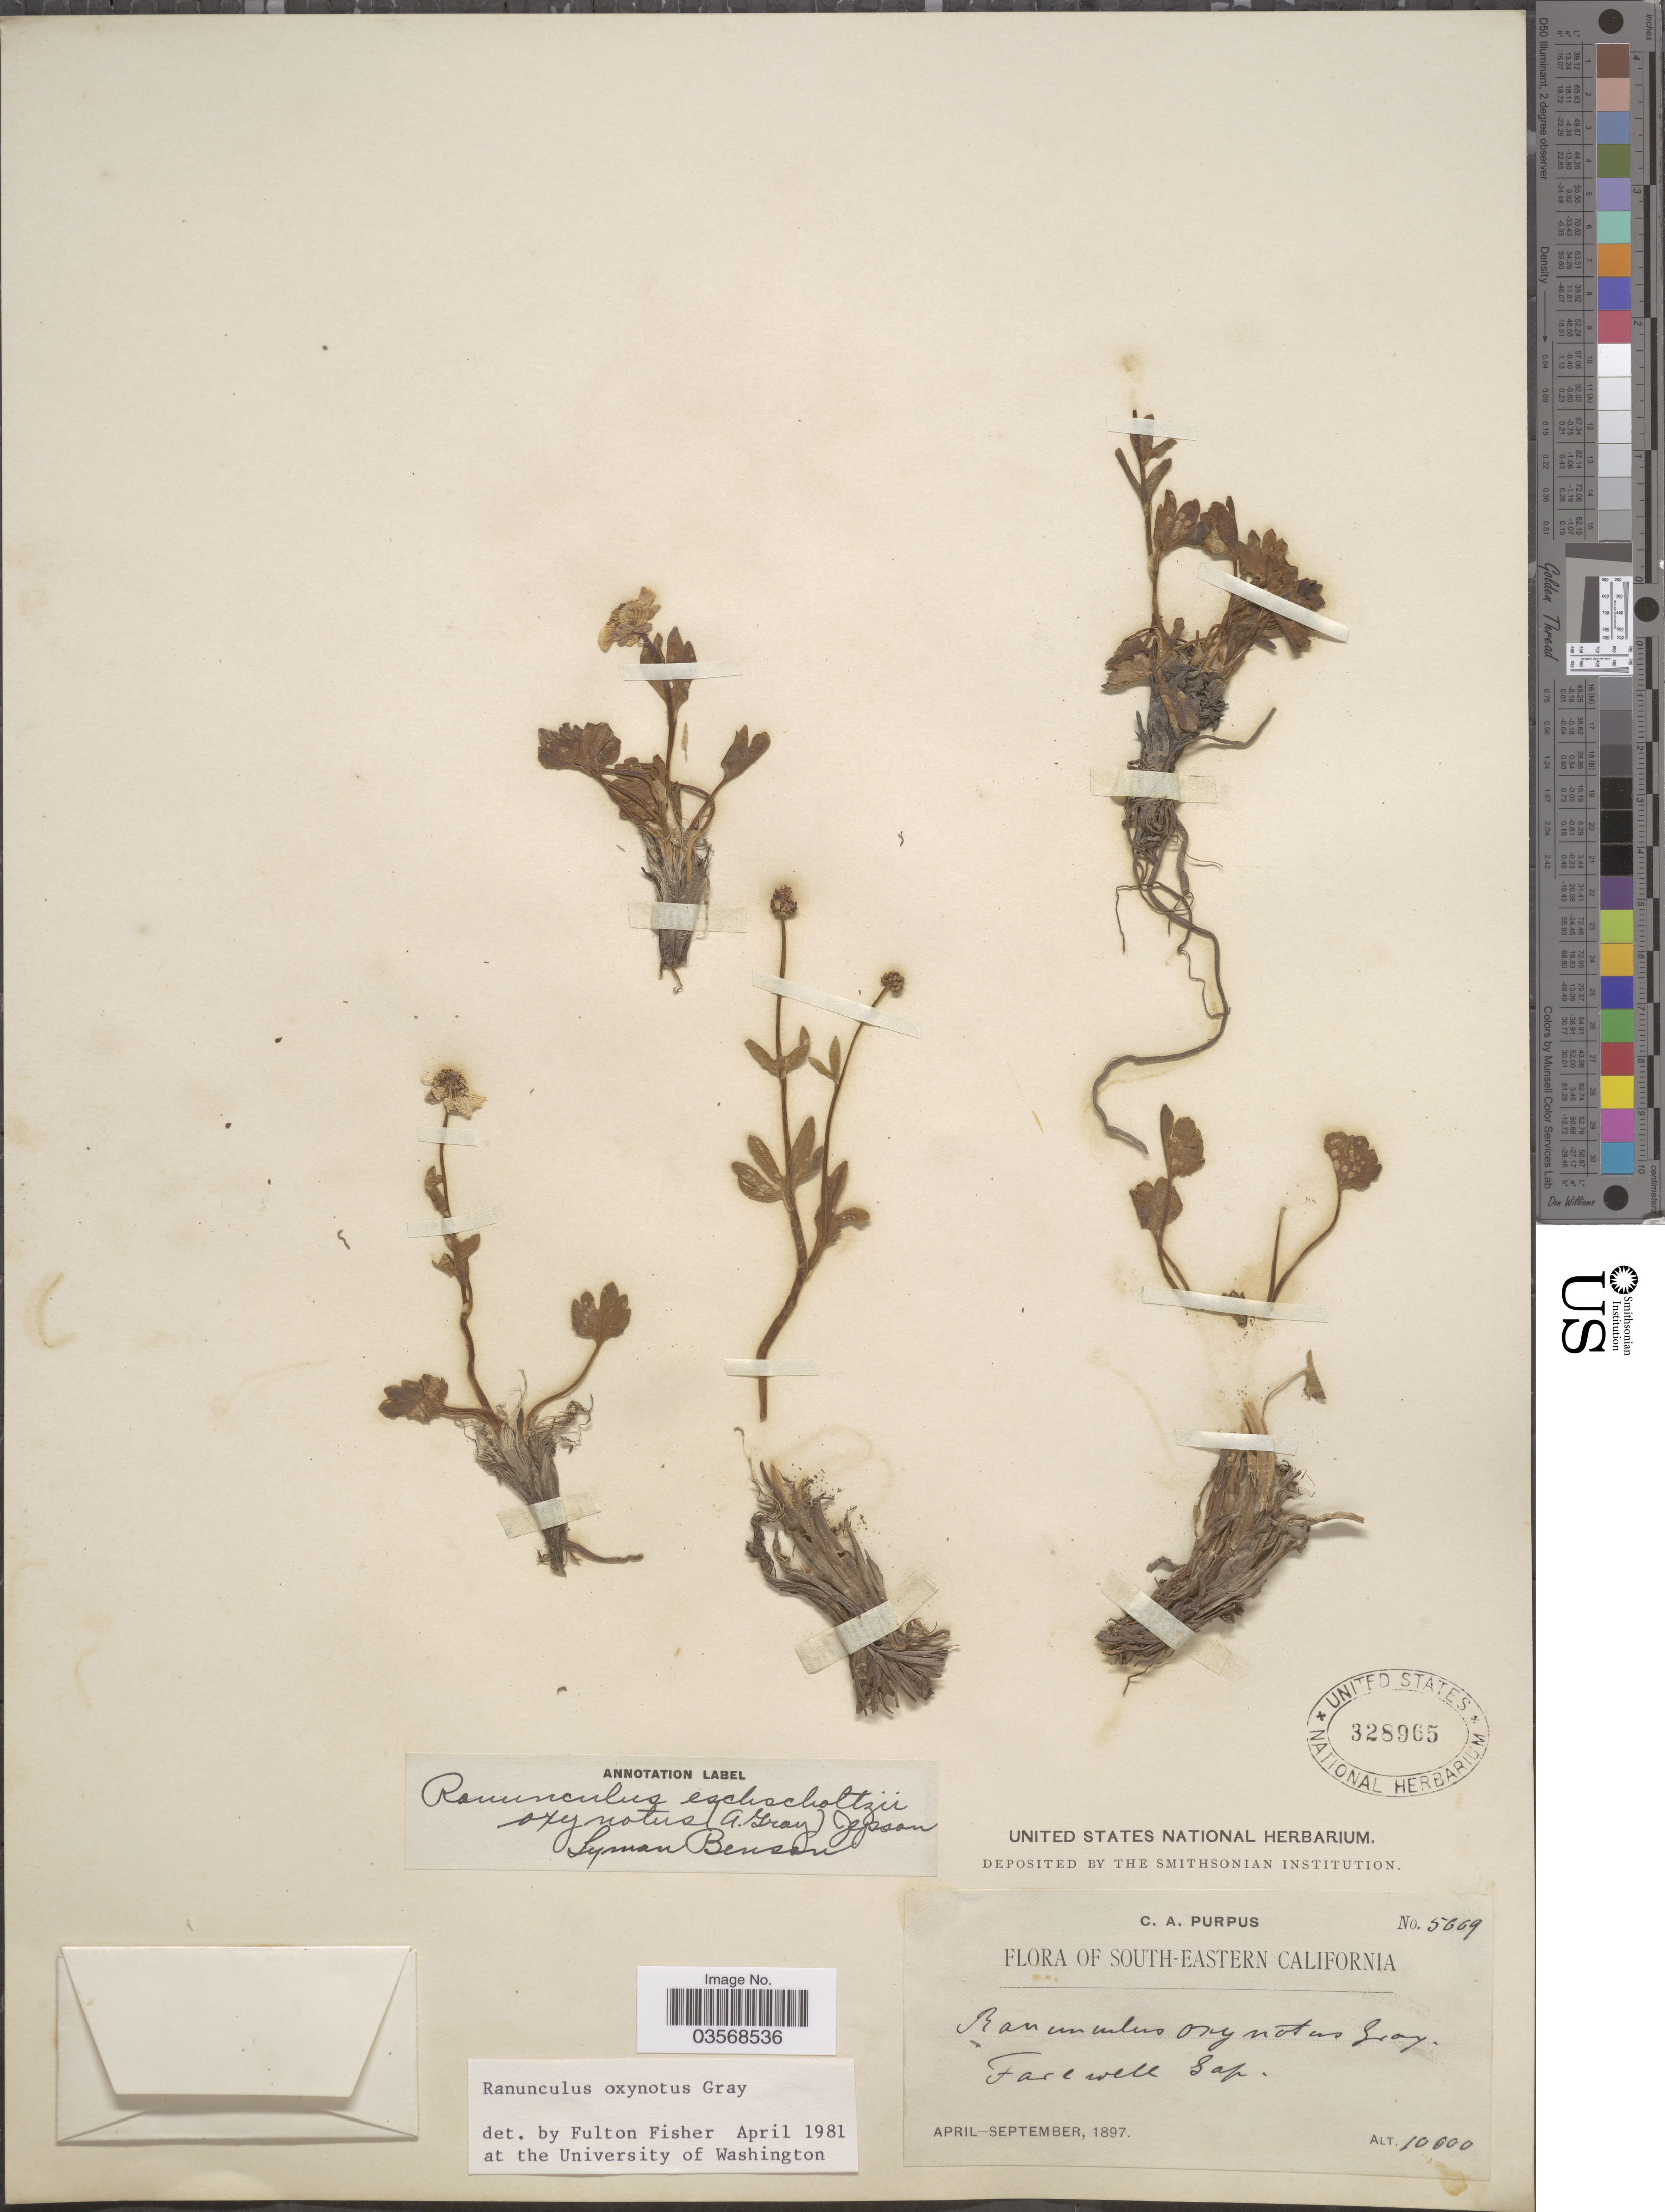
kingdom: Plantae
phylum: Tracheophyta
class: Magnoliopsida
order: Ranunculales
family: Ranunculaceae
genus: Ranunculus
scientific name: Ranunculus oxynotus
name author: A. Gray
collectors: C. A. Purpus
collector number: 5669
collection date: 1897-04/1897-09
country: United States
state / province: California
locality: South-eastern California. Farewell Gap.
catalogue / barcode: US 328965